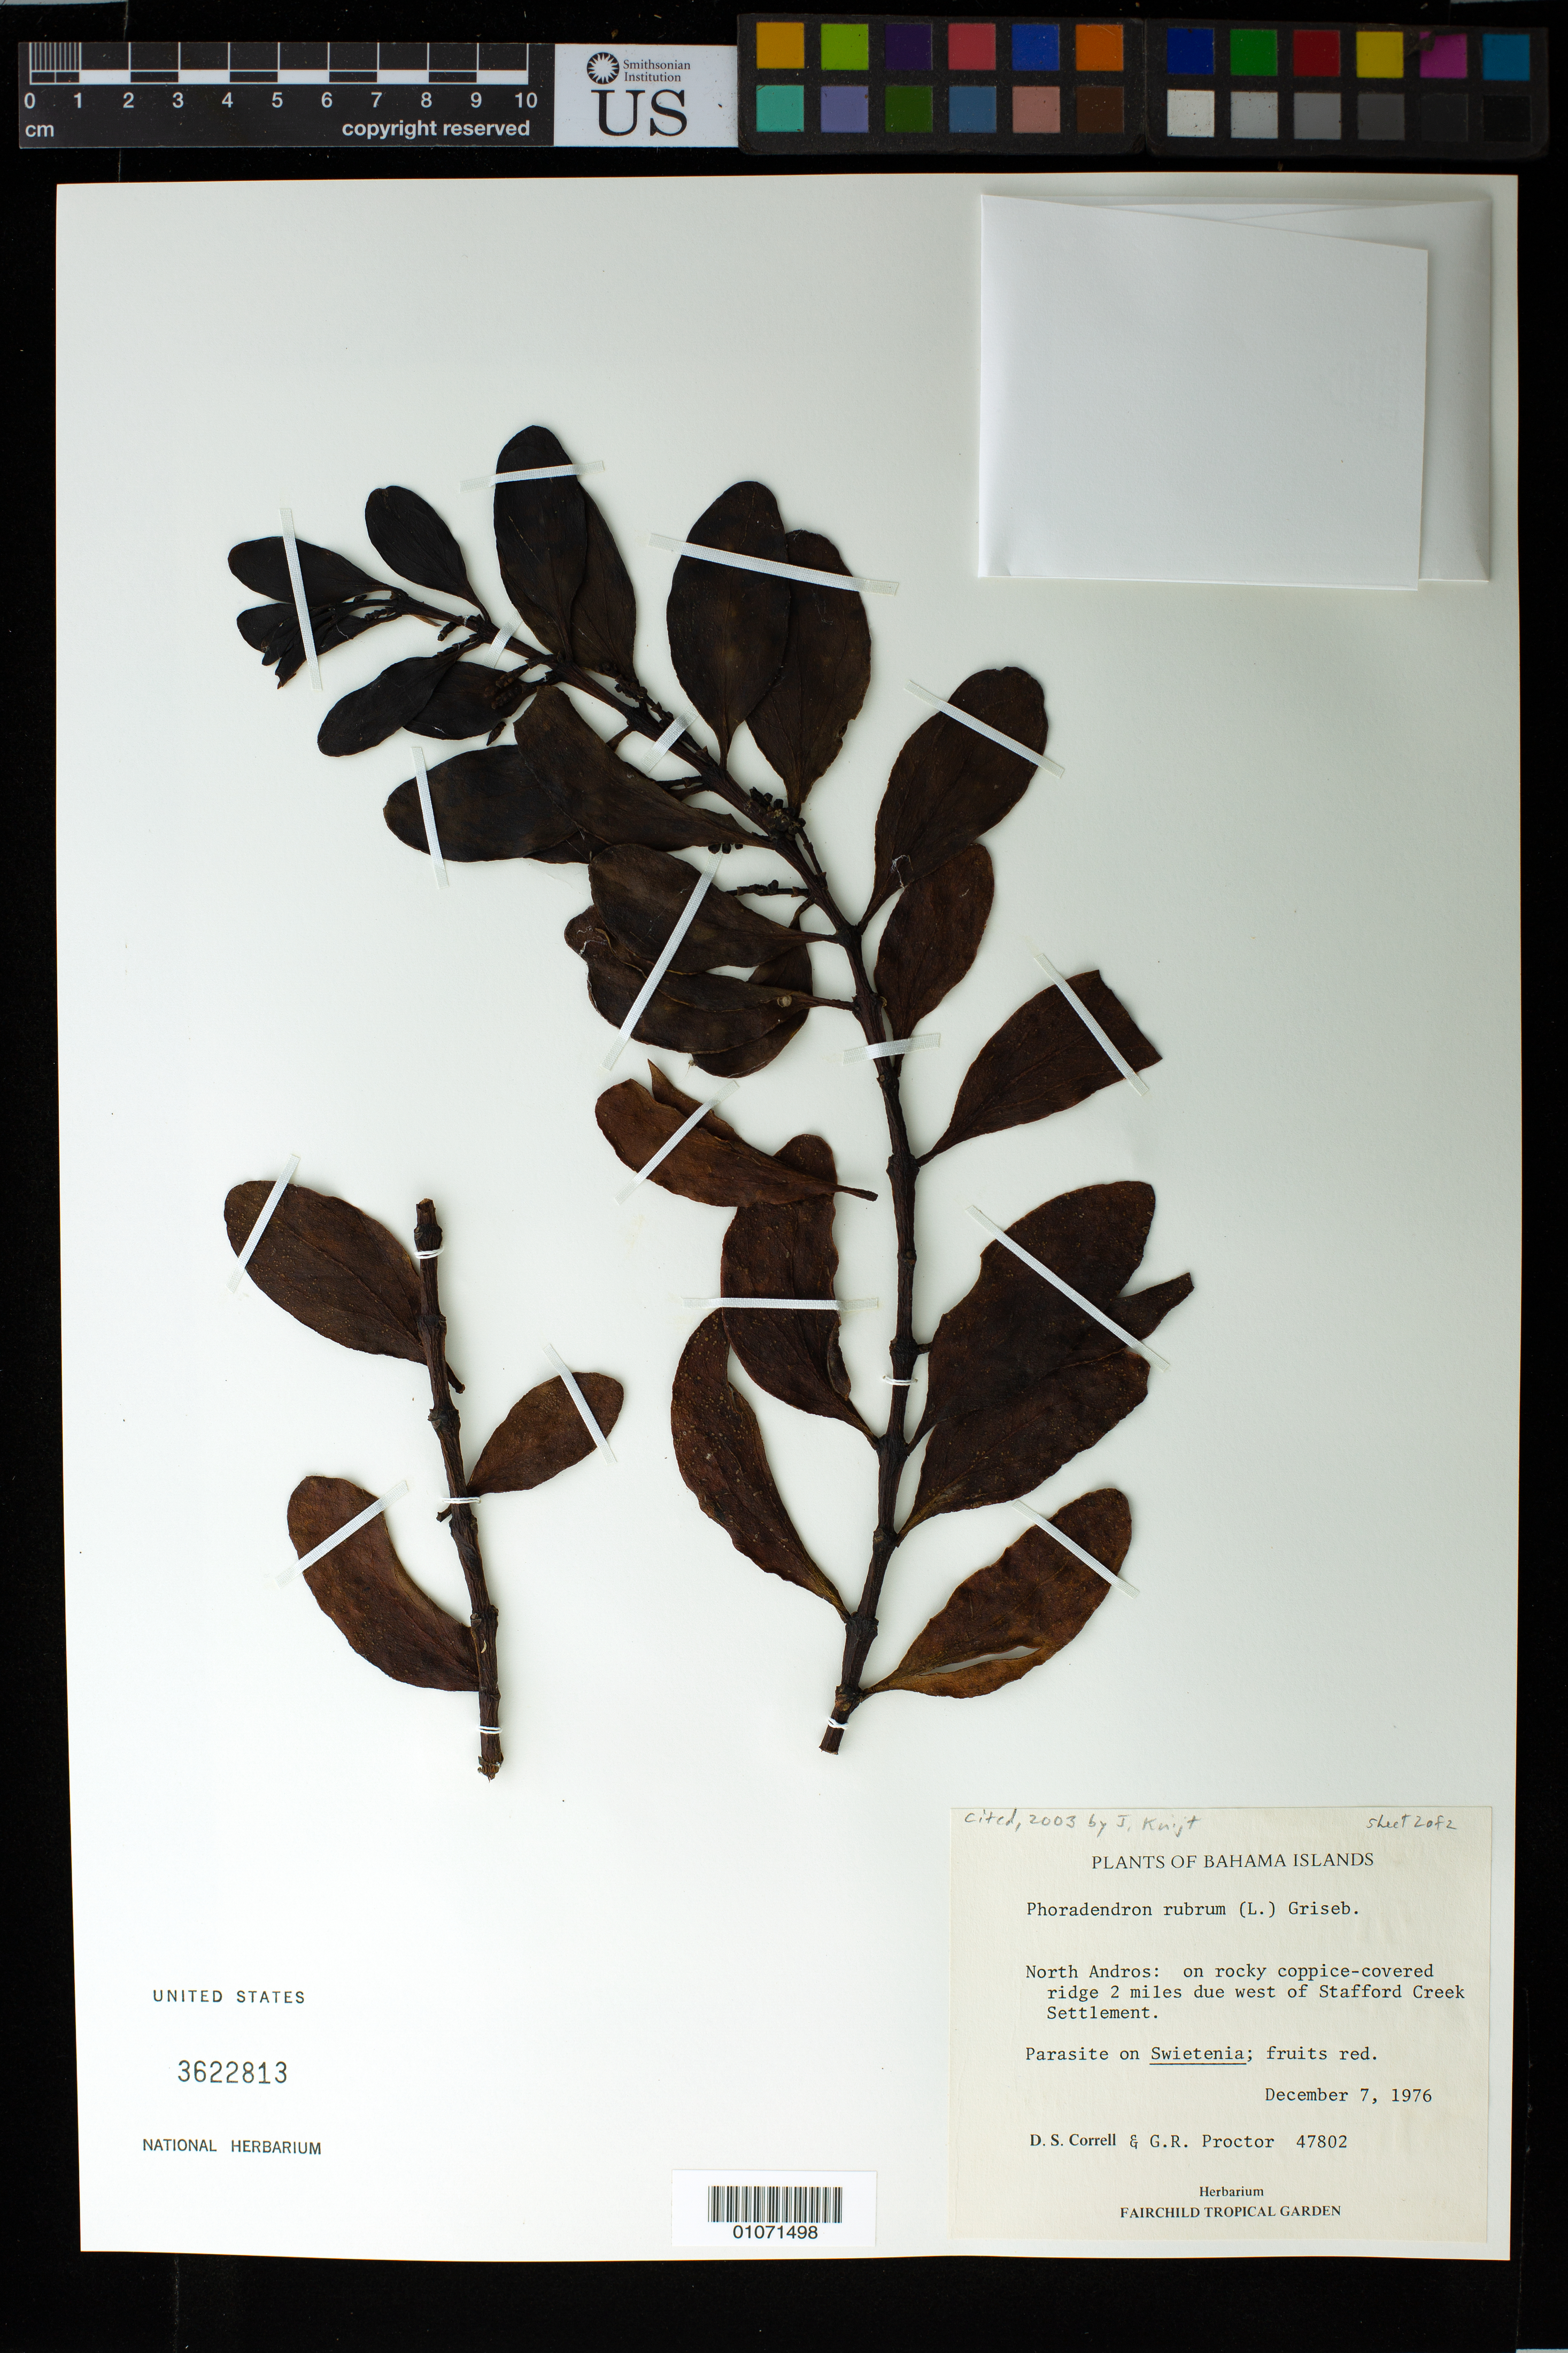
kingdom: Plantae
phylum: Tracheophyta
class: Magnoliopsida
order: Santalales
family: Viscaceae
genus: Phoradendron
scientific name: Phoradendron rubrum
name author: (L.) Griseb.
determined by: Kuijt, Job, (CANADA)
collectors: D. S. Correll & G. R. Proctor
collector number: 47802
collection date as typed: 07 Dec 1976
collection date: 1976-12-07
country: Bahamas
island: Andros I.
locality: North Andros: Stafford Creek Settlement, 2 miles due W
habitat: On rocky coppice-covered ridge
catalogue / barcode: US 3622813